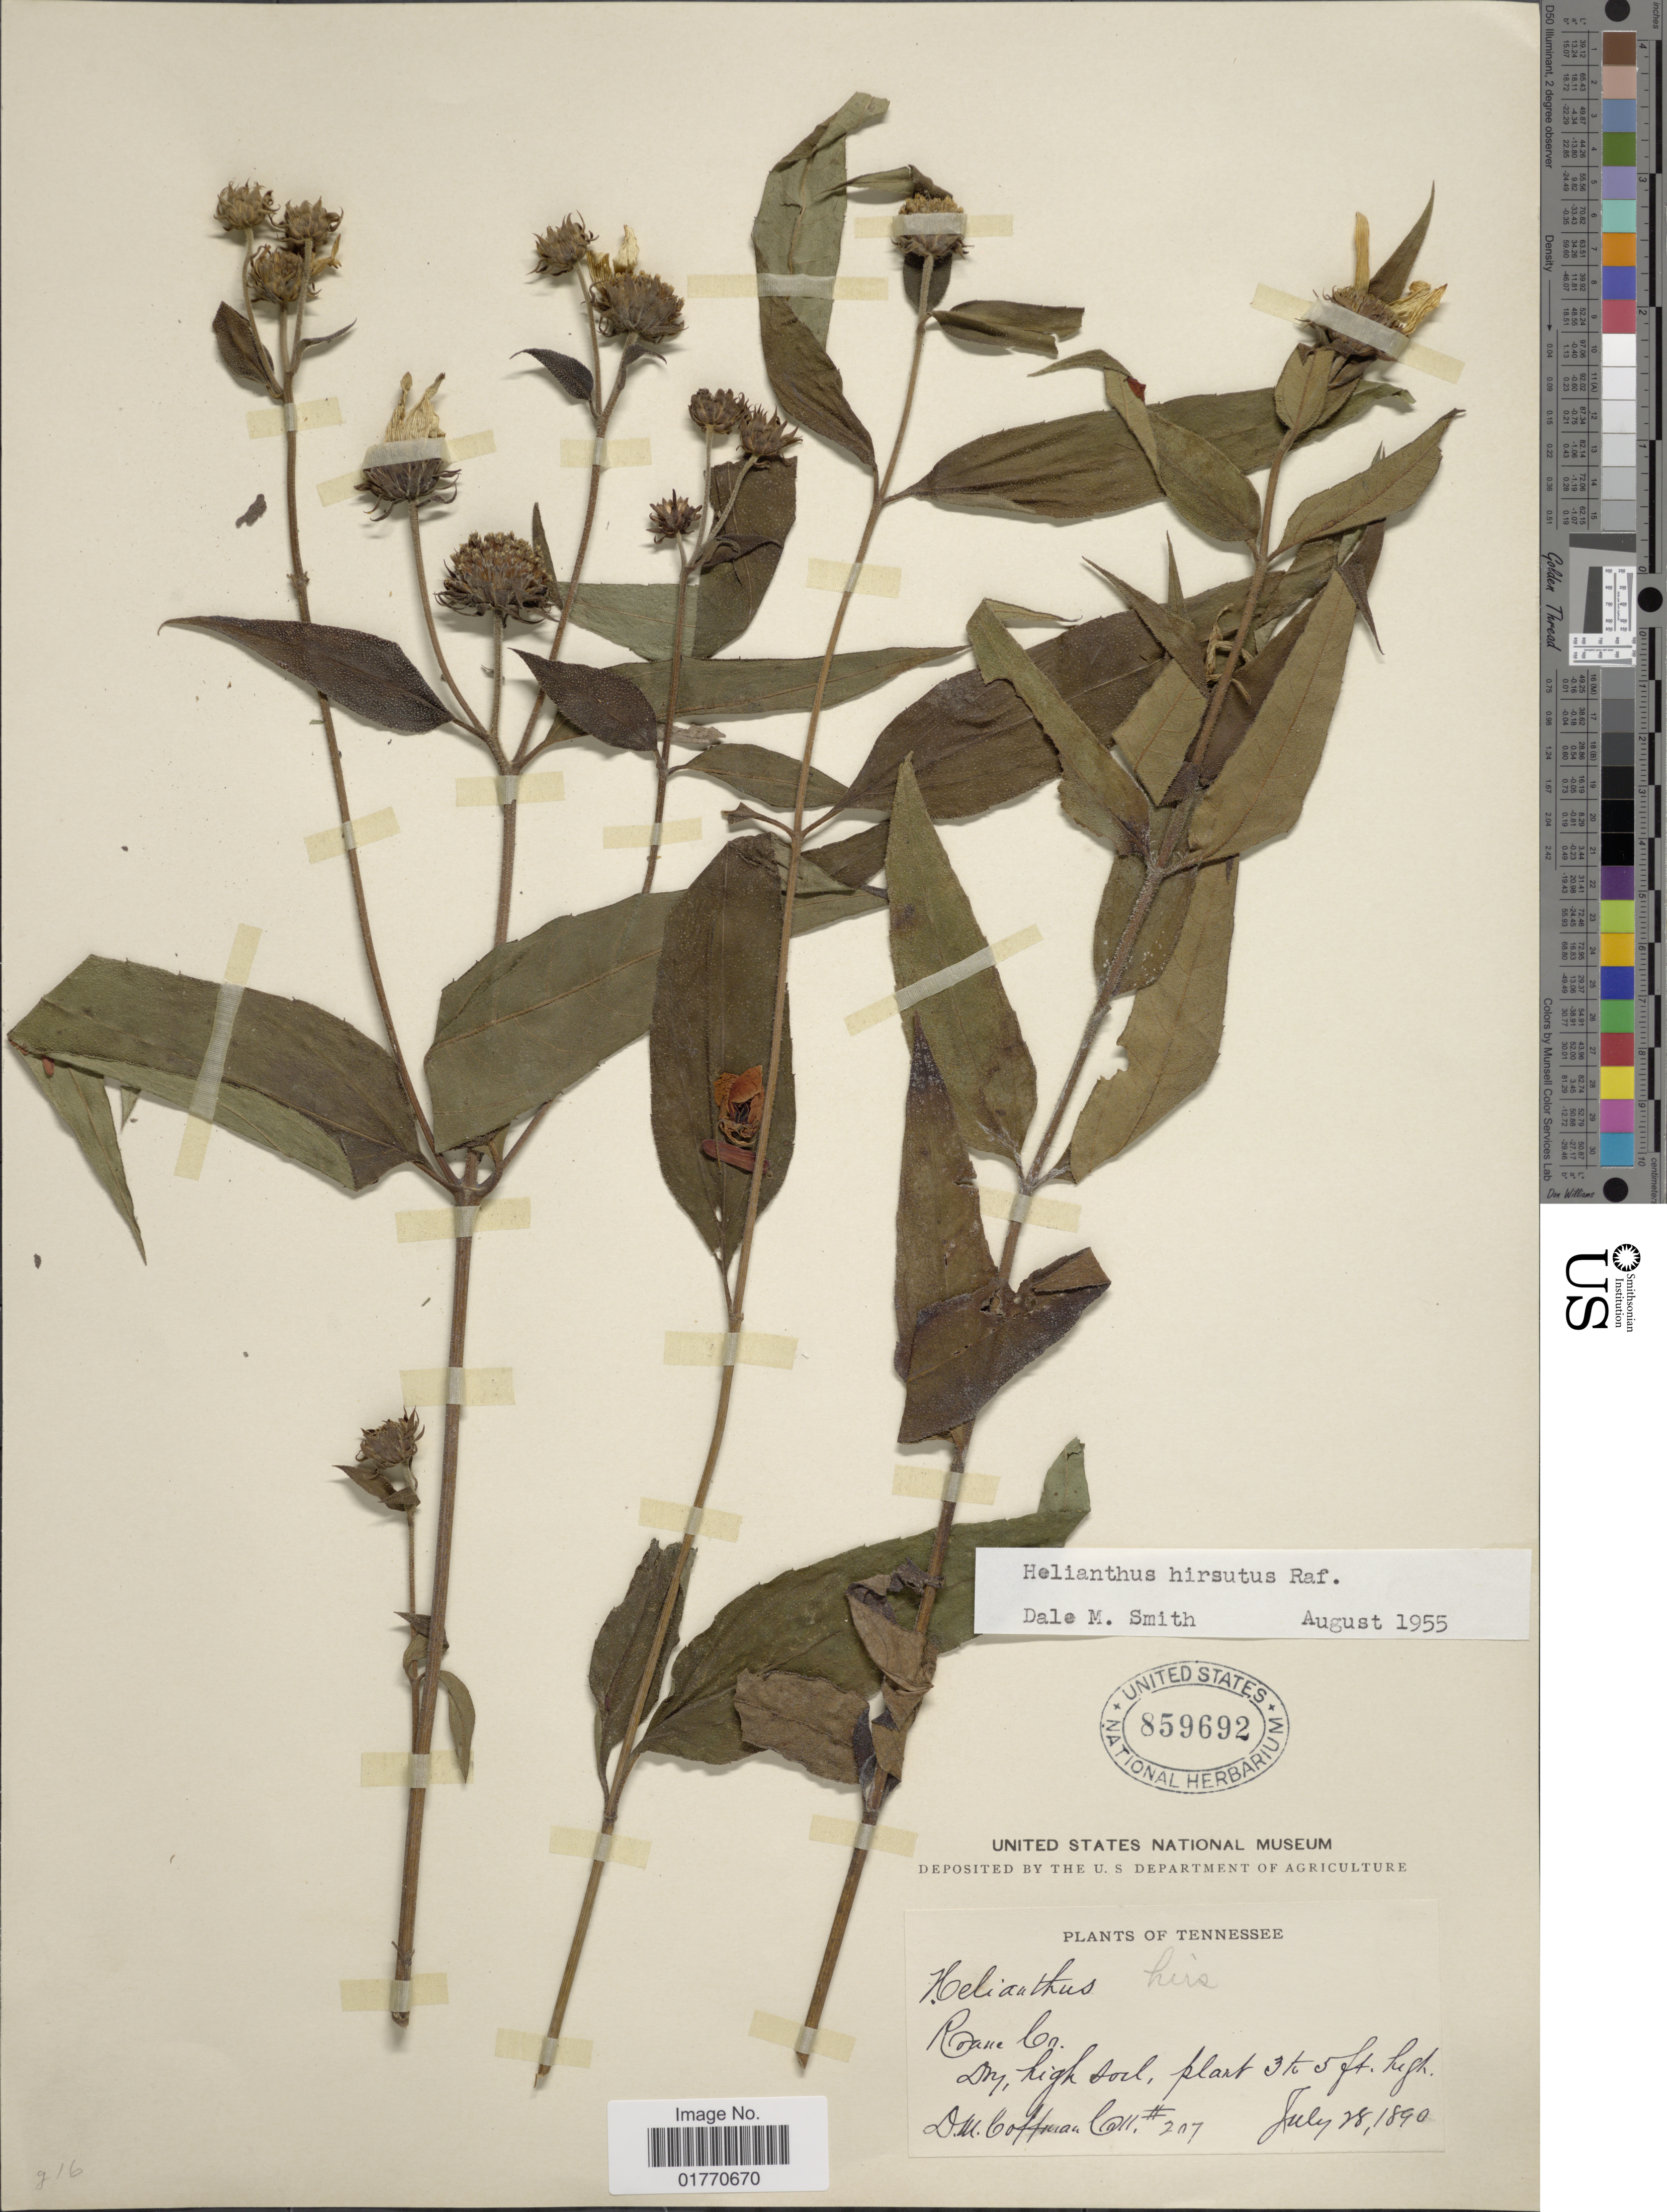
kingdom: Plantae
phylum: Tracheophyta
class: Magnoliopsida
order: Asterales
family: Asteraceae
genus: Helianthus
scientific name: Helianthus hirsutus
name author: Raf.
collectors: D. M. Coffman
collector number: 207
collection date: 1890-07-28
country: United States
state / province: Tennessee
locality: Roane Co.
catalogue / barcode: US 859692